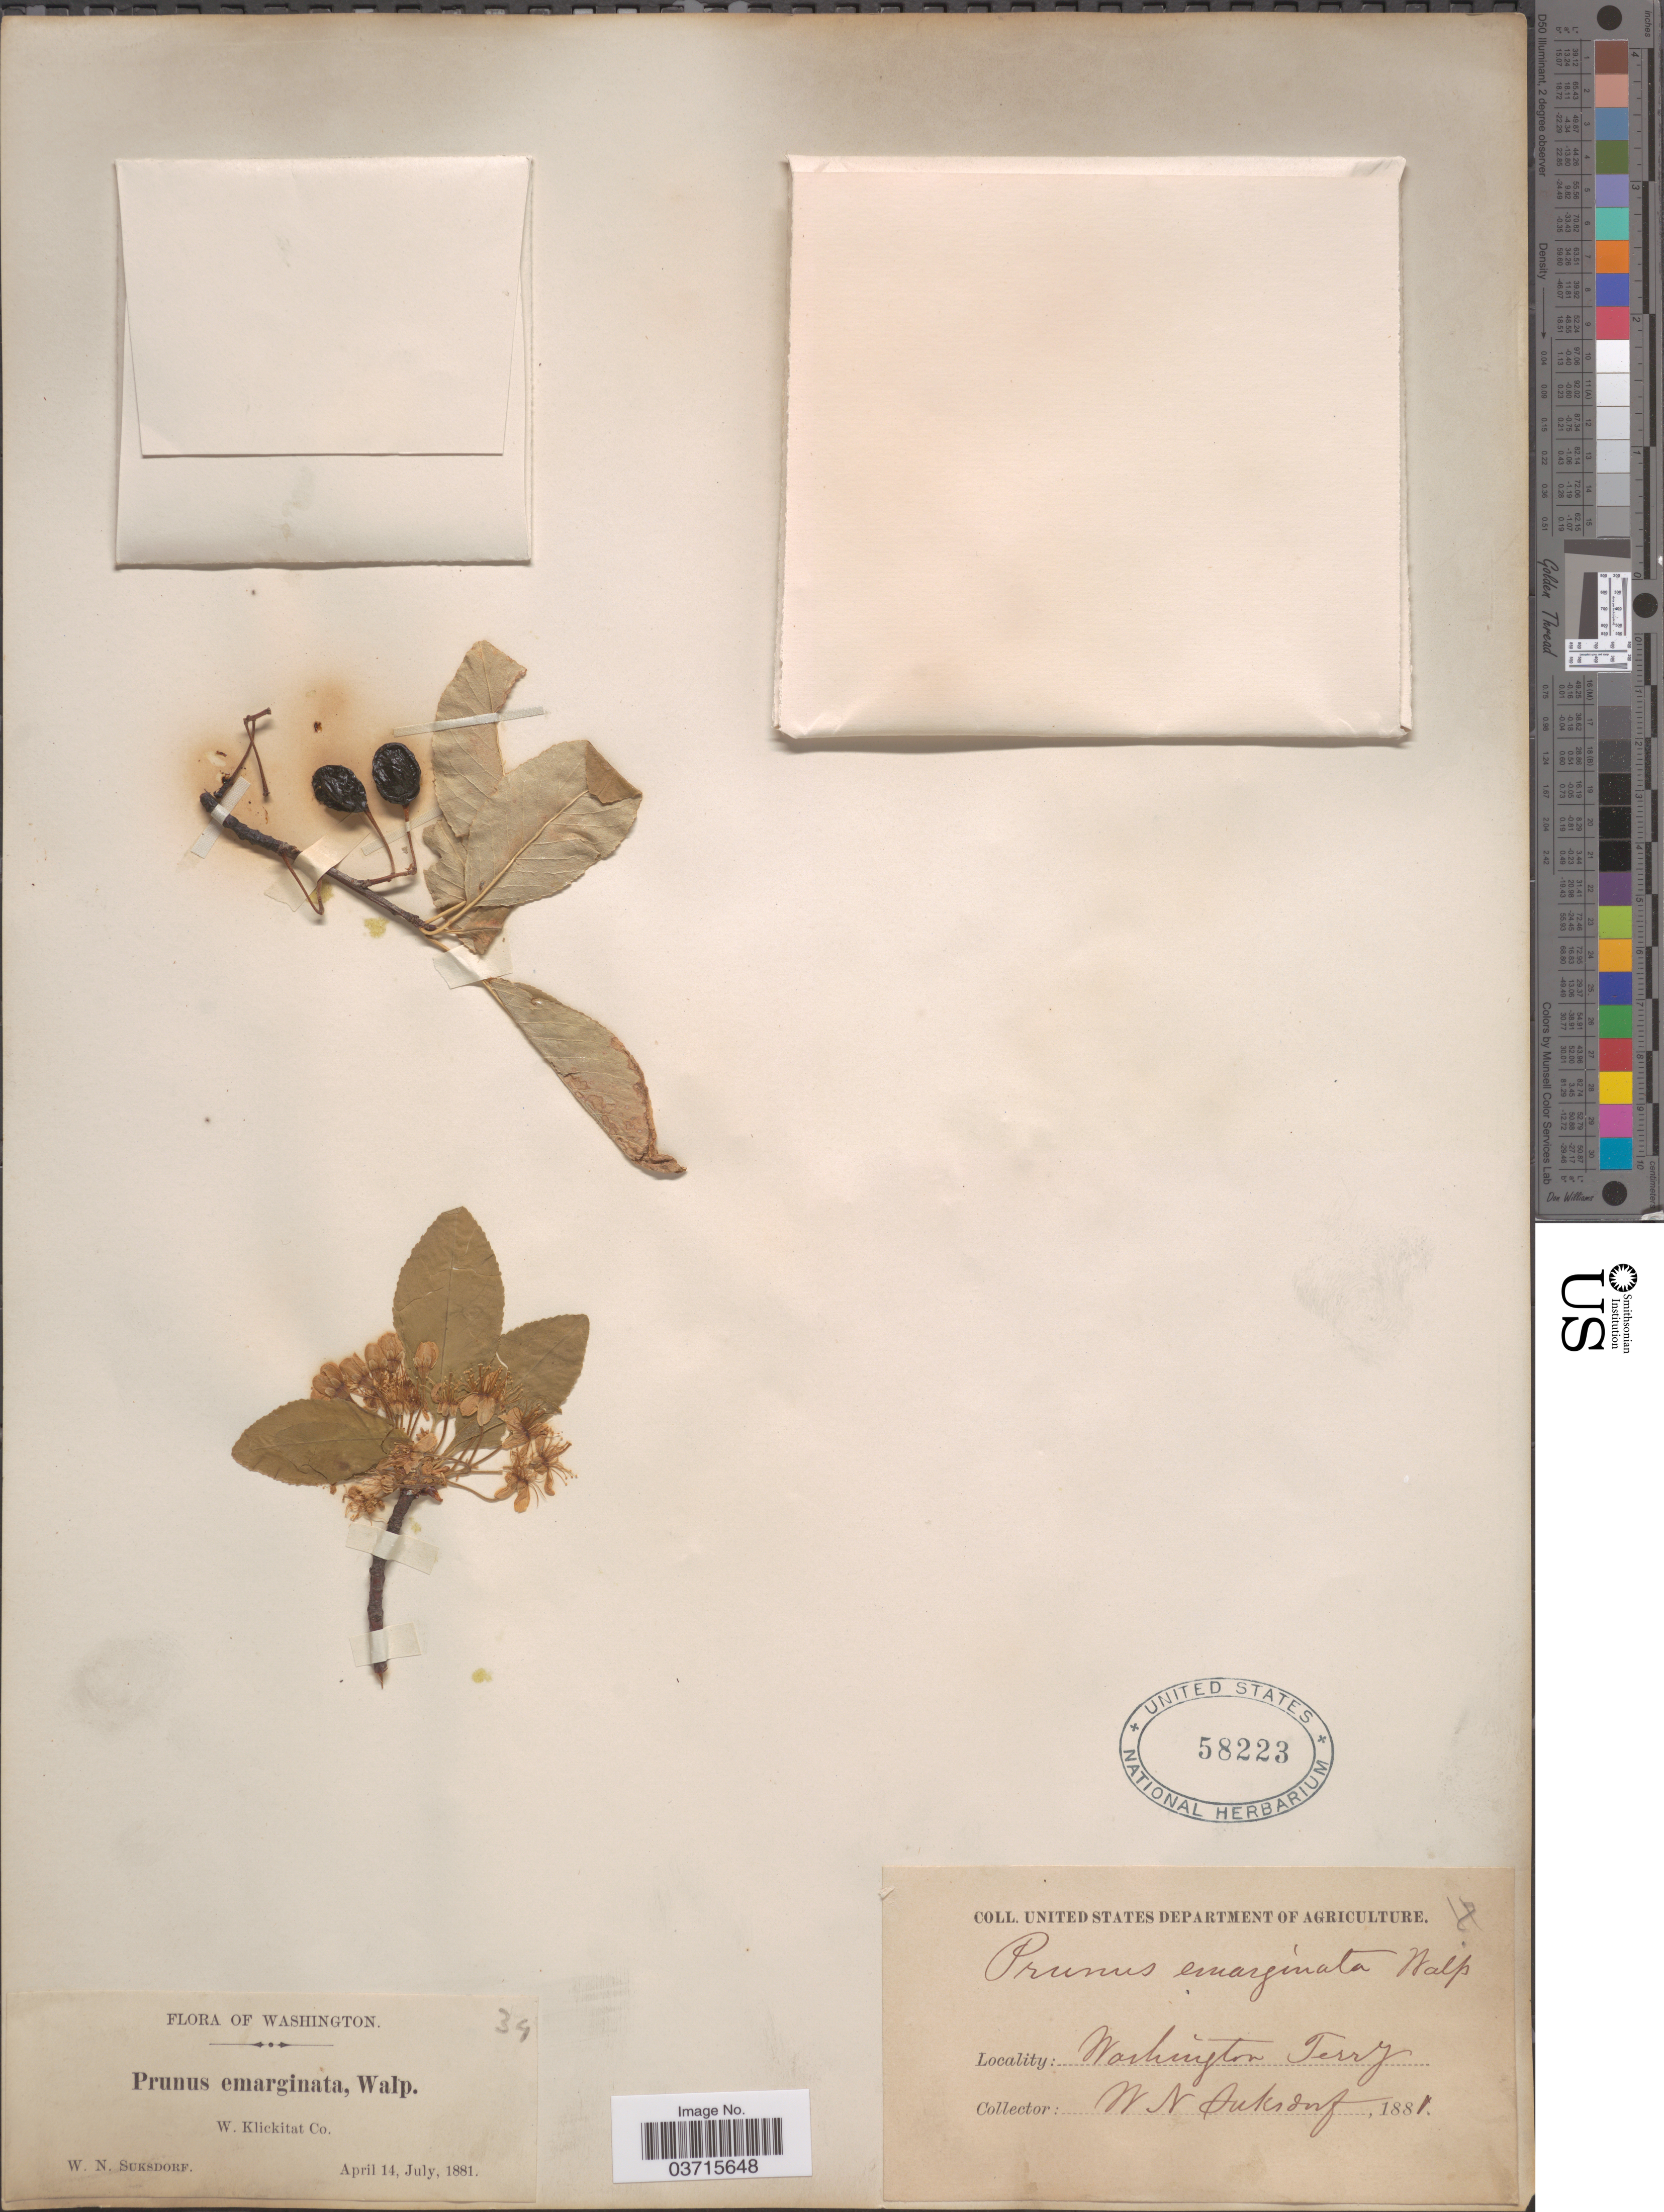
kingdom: Plantae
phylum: Tracheophyta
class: Magnoliopsida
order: Rosales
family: Rosaceae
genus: Prunus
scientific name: Prunus emarginata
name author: (Douglas ex Hook.) Eaton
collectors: W. N. Suksdorf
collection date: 1881-04-14/1881-07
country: United States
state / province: Washington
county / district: Klickitat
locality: W. Klickitat Co. Washington Terry.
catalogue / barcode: US 58223